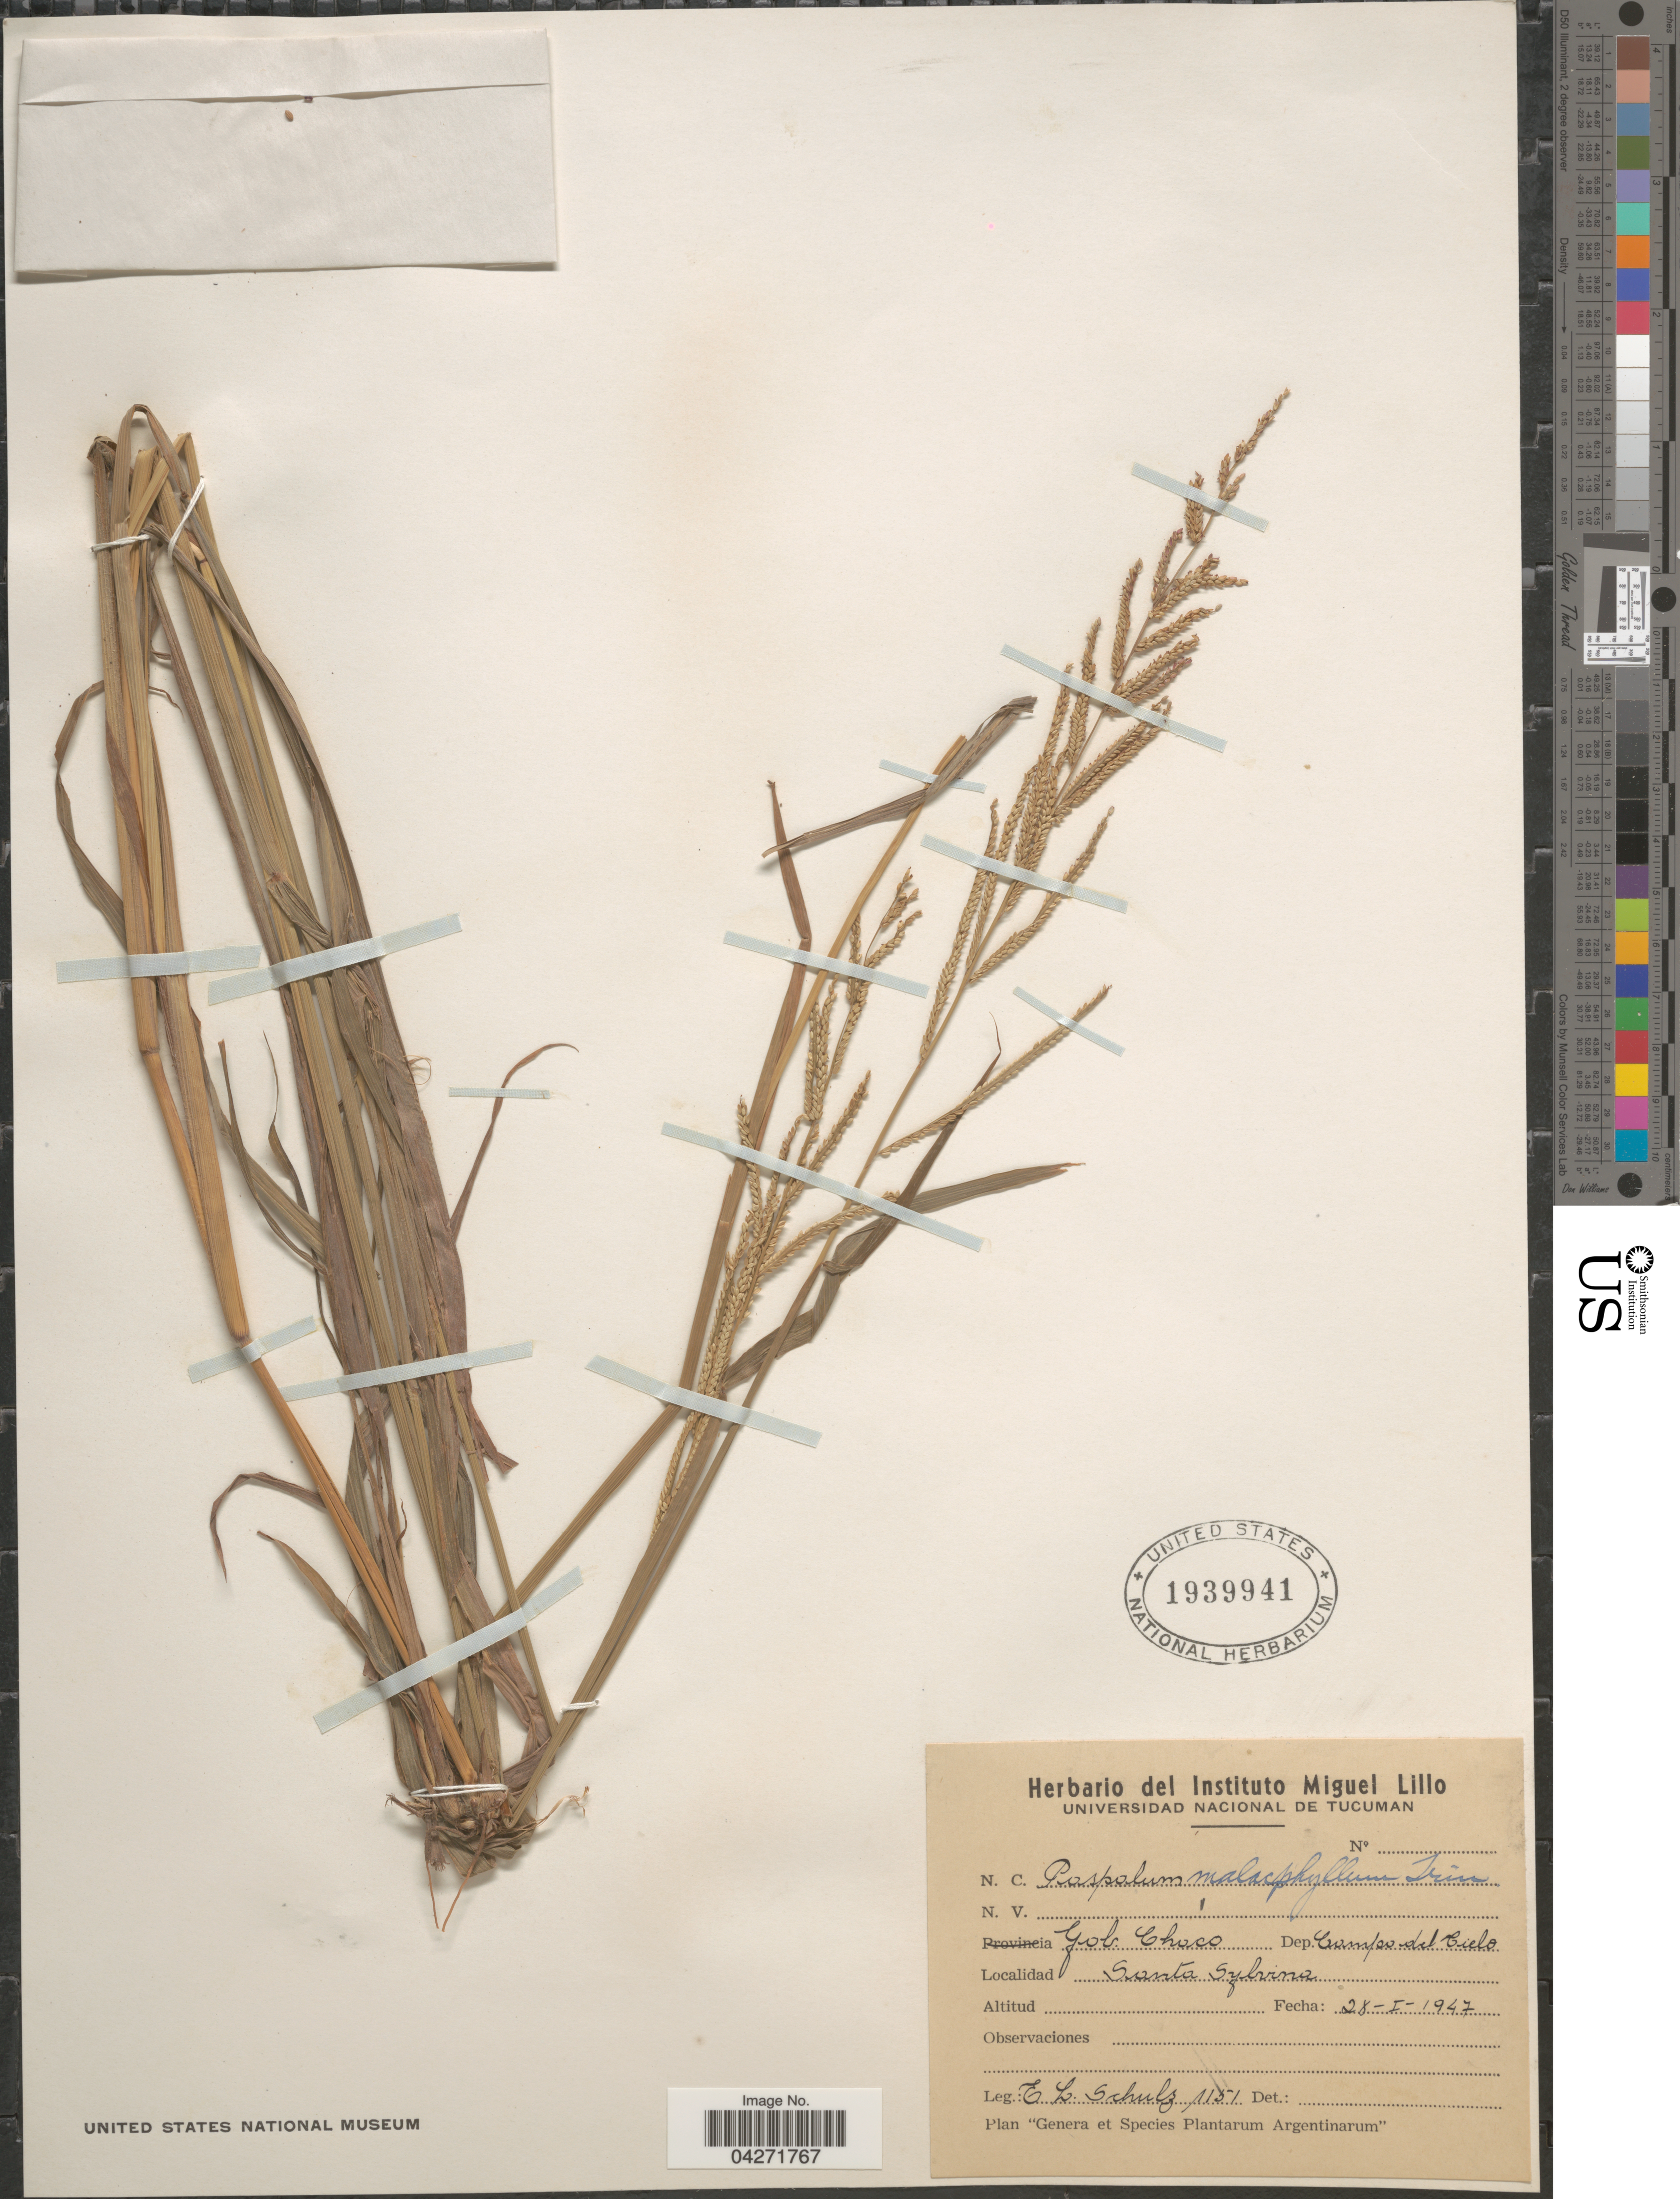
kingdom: Plantae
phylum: Tracheophyta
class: Liliopsida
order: Poales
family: Poaceae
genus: Paspalum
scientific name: Paspalum malacophyllum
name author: Trin.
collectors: C. L. Schulz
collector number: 1151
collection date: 1947-01-28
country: Argentina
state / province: Chaco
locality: Gob. Chaco. Dep. Campo del Cielo. Santa Sybrina.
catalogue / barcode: US 1939941